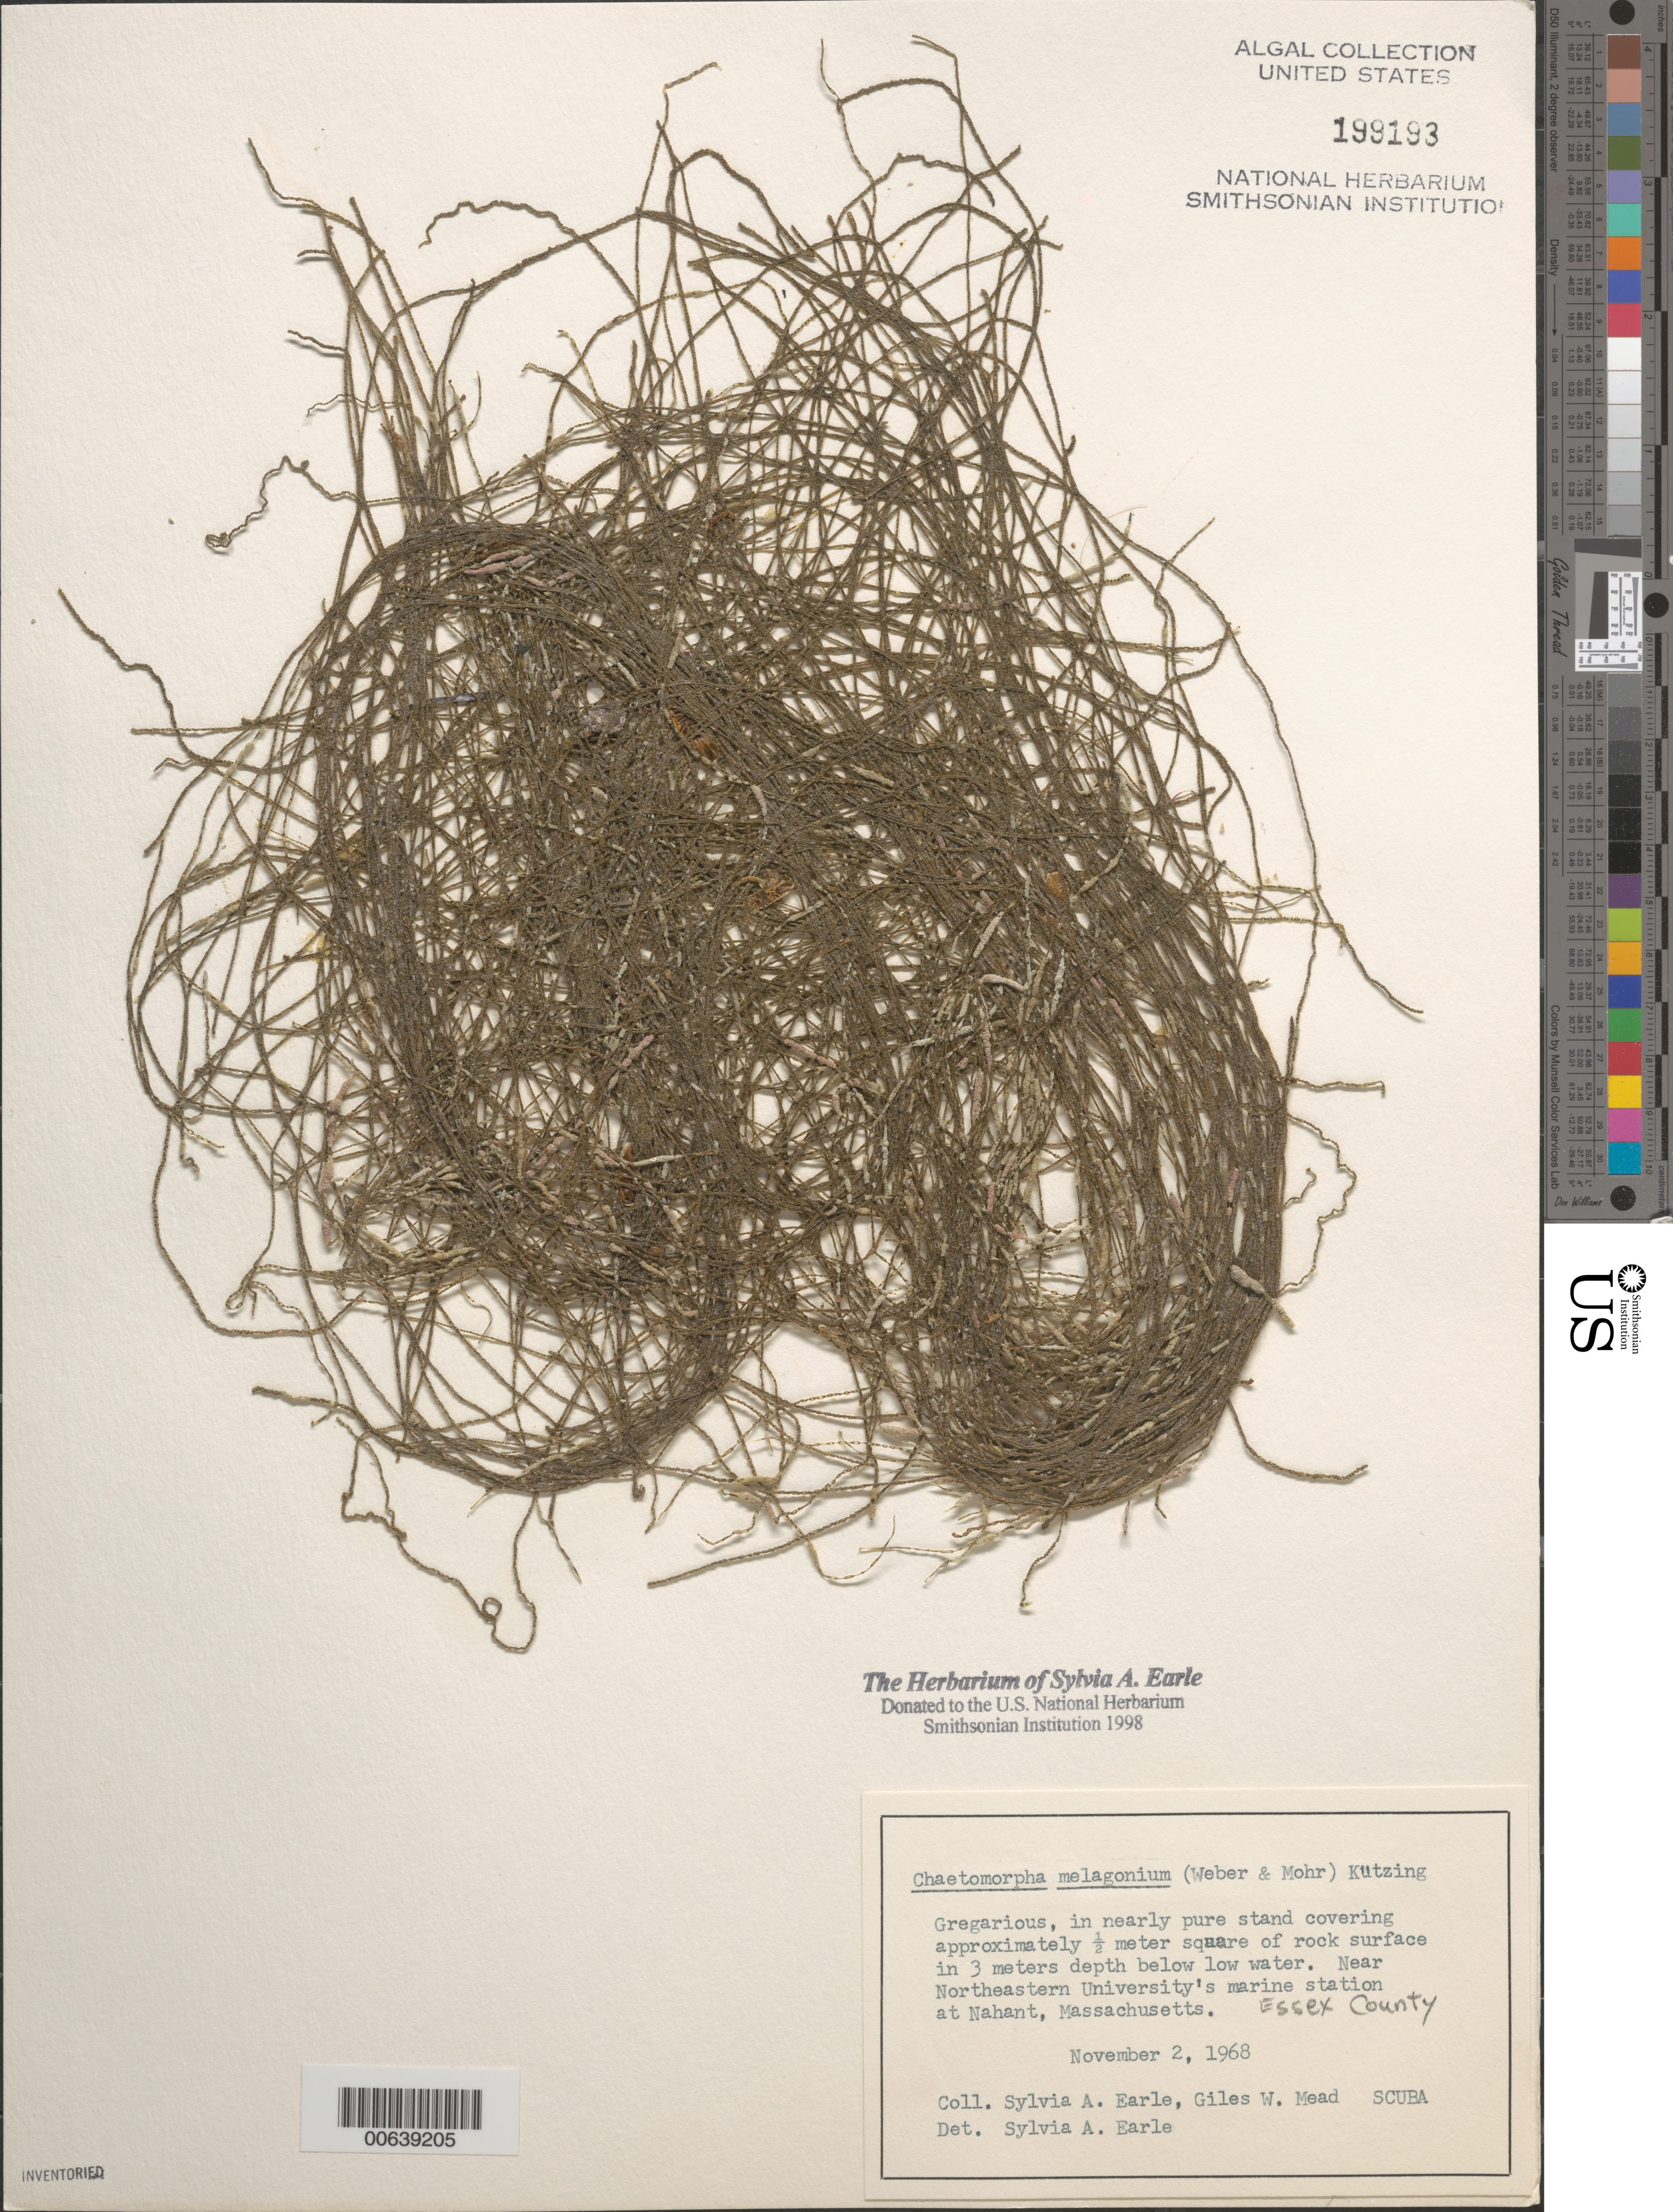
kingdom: Plantae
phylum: Chlorophyta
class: Ulvophyceae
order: Cladophorales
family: Cladophoraceae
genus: Chaetomorpha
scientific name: Chaetomorpha melagonium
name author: (F. Weber & D. Mohr) Kützing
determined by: Earle, S. A.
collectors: S. A. Earle & G. W. Mead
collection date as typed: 02 Nov 1968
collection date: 1968-11-02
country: United States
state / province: Massachusetts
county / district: Essex County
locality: Nahant, near Northeastern University's marine station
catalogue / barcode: US 199193